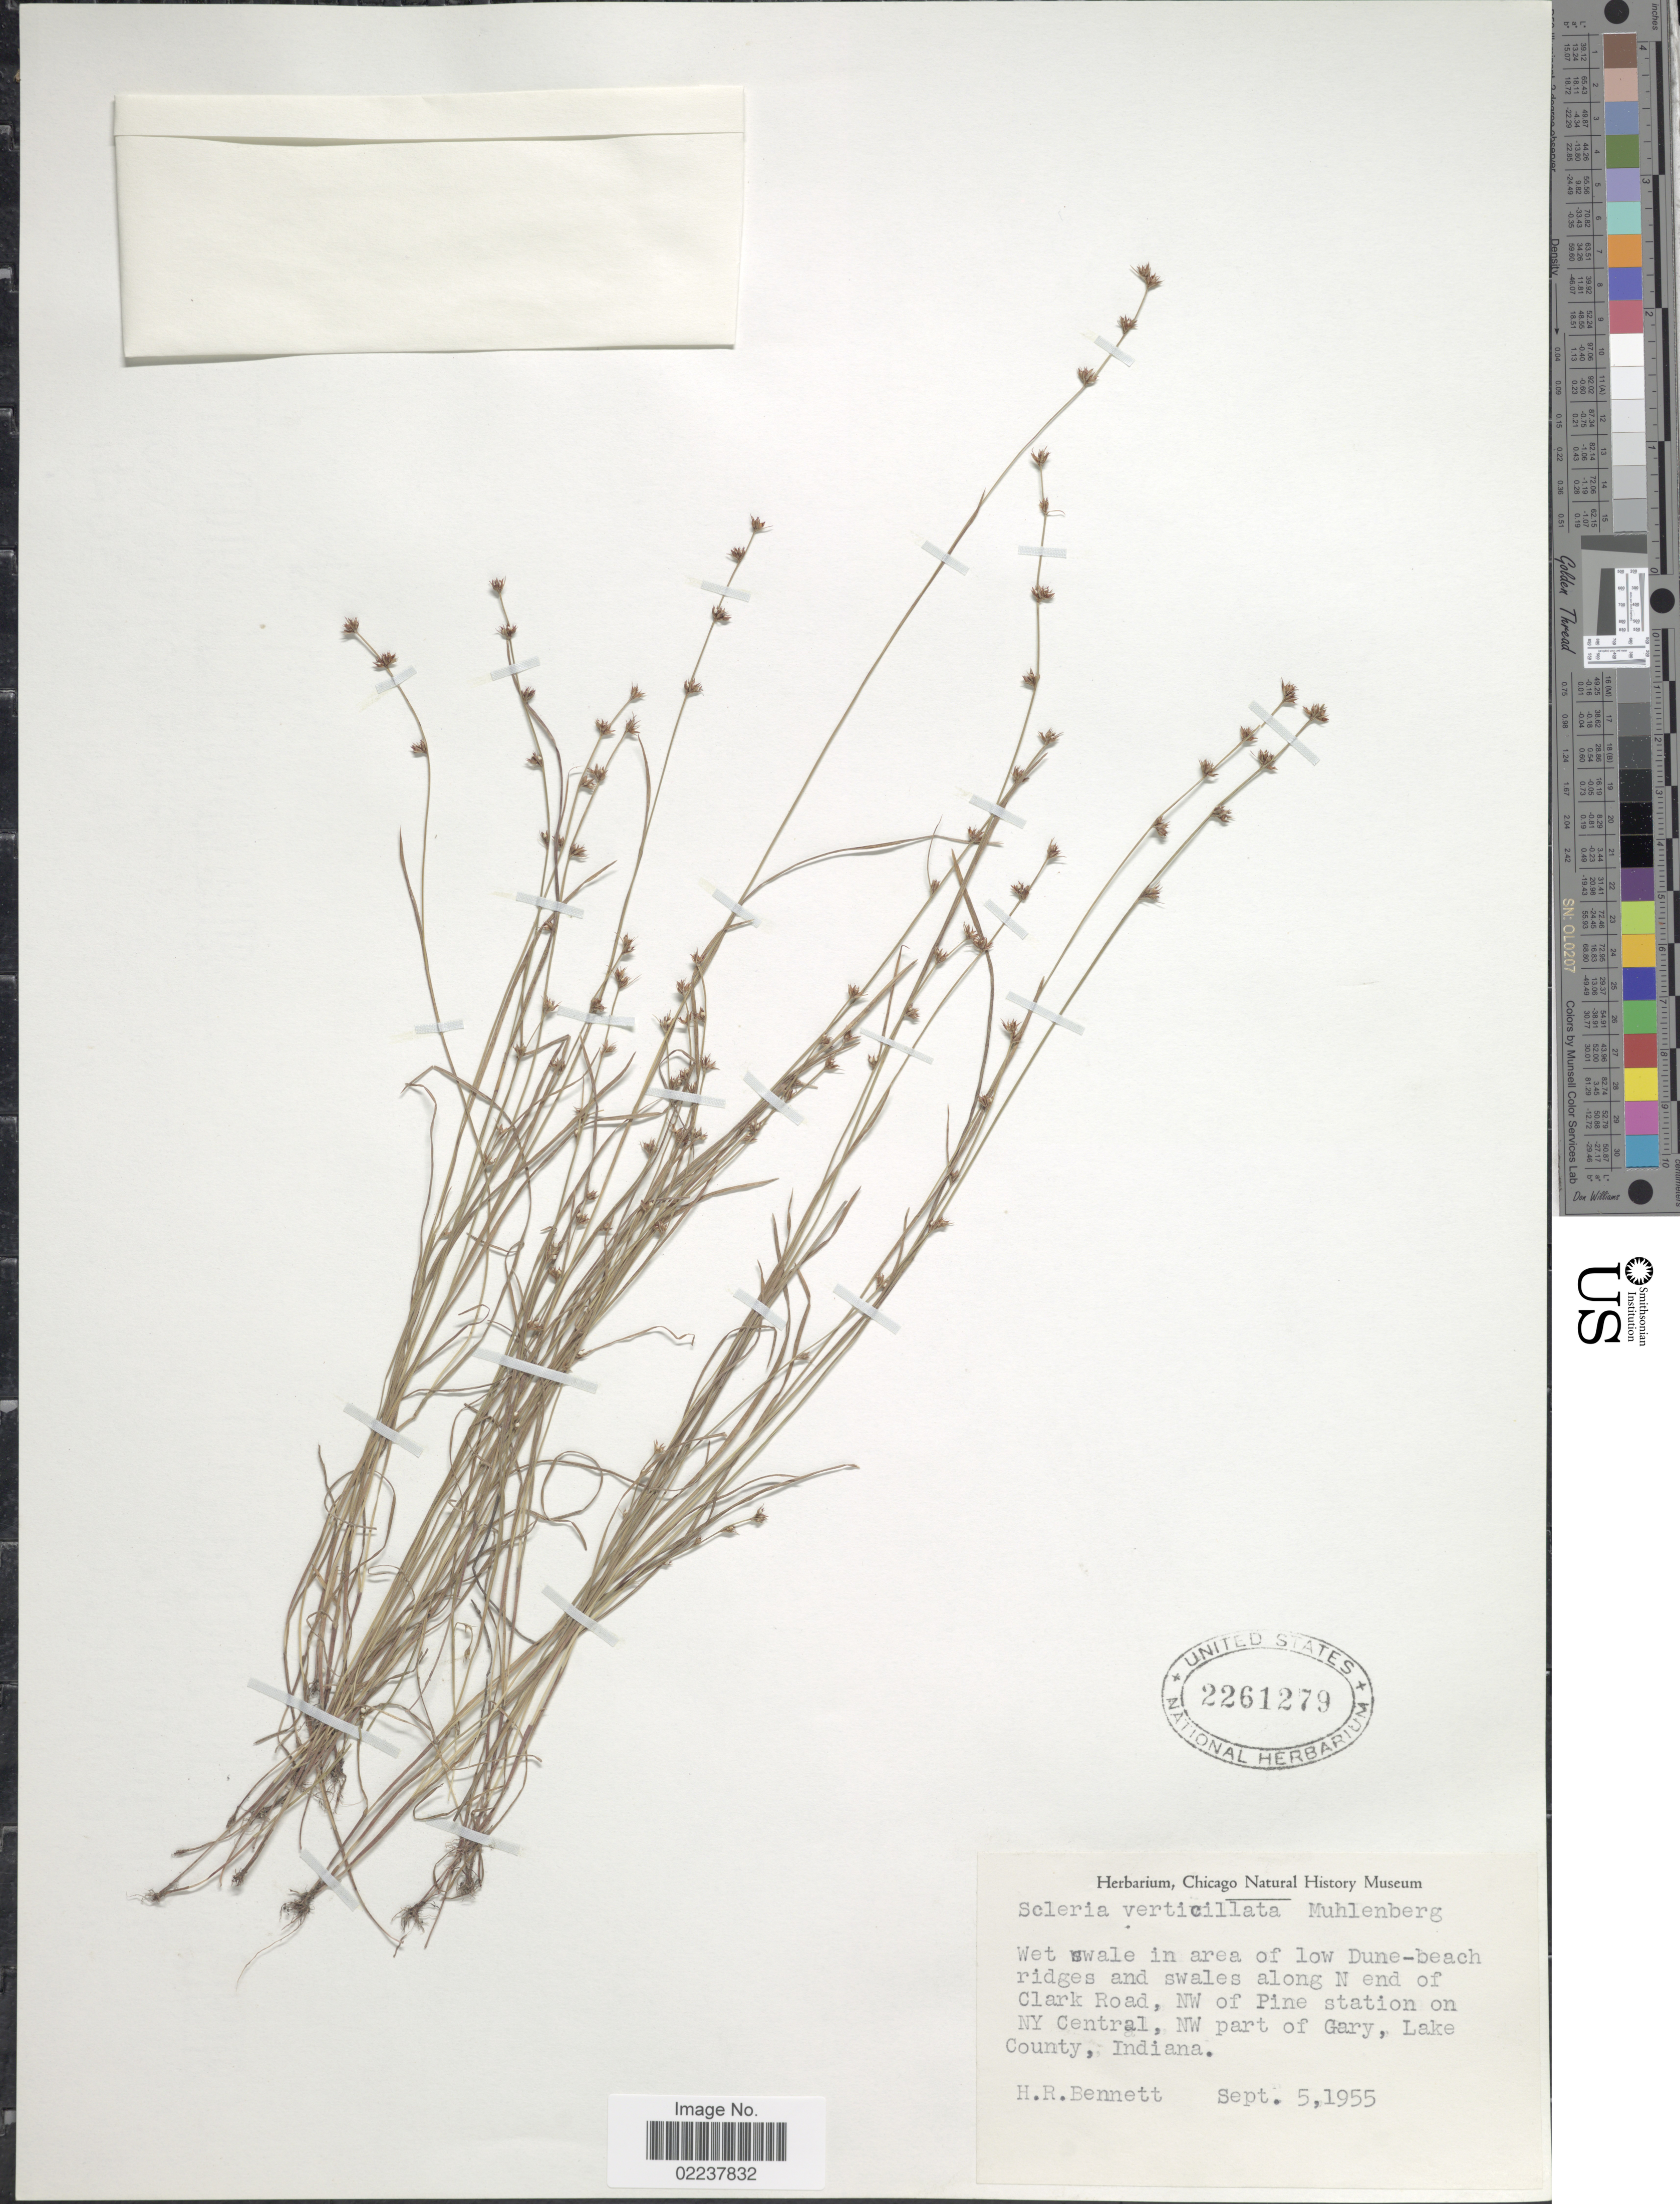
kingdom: Plantae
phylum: Tracheophyta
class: Liliopsida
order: Poales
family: Cyperaceae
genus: Scleria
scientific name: Scleria verticillata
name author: Muhl. ex Willd.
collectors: H. R. Bennett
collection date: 1955-09-05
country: United States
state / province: Indiana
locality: Wet swale in area of low Dune-beach ridges and swales along N end of Clark Road, NW of Pine station on NY Central, NW part of Gary, Lake County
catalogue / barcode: US 2261279